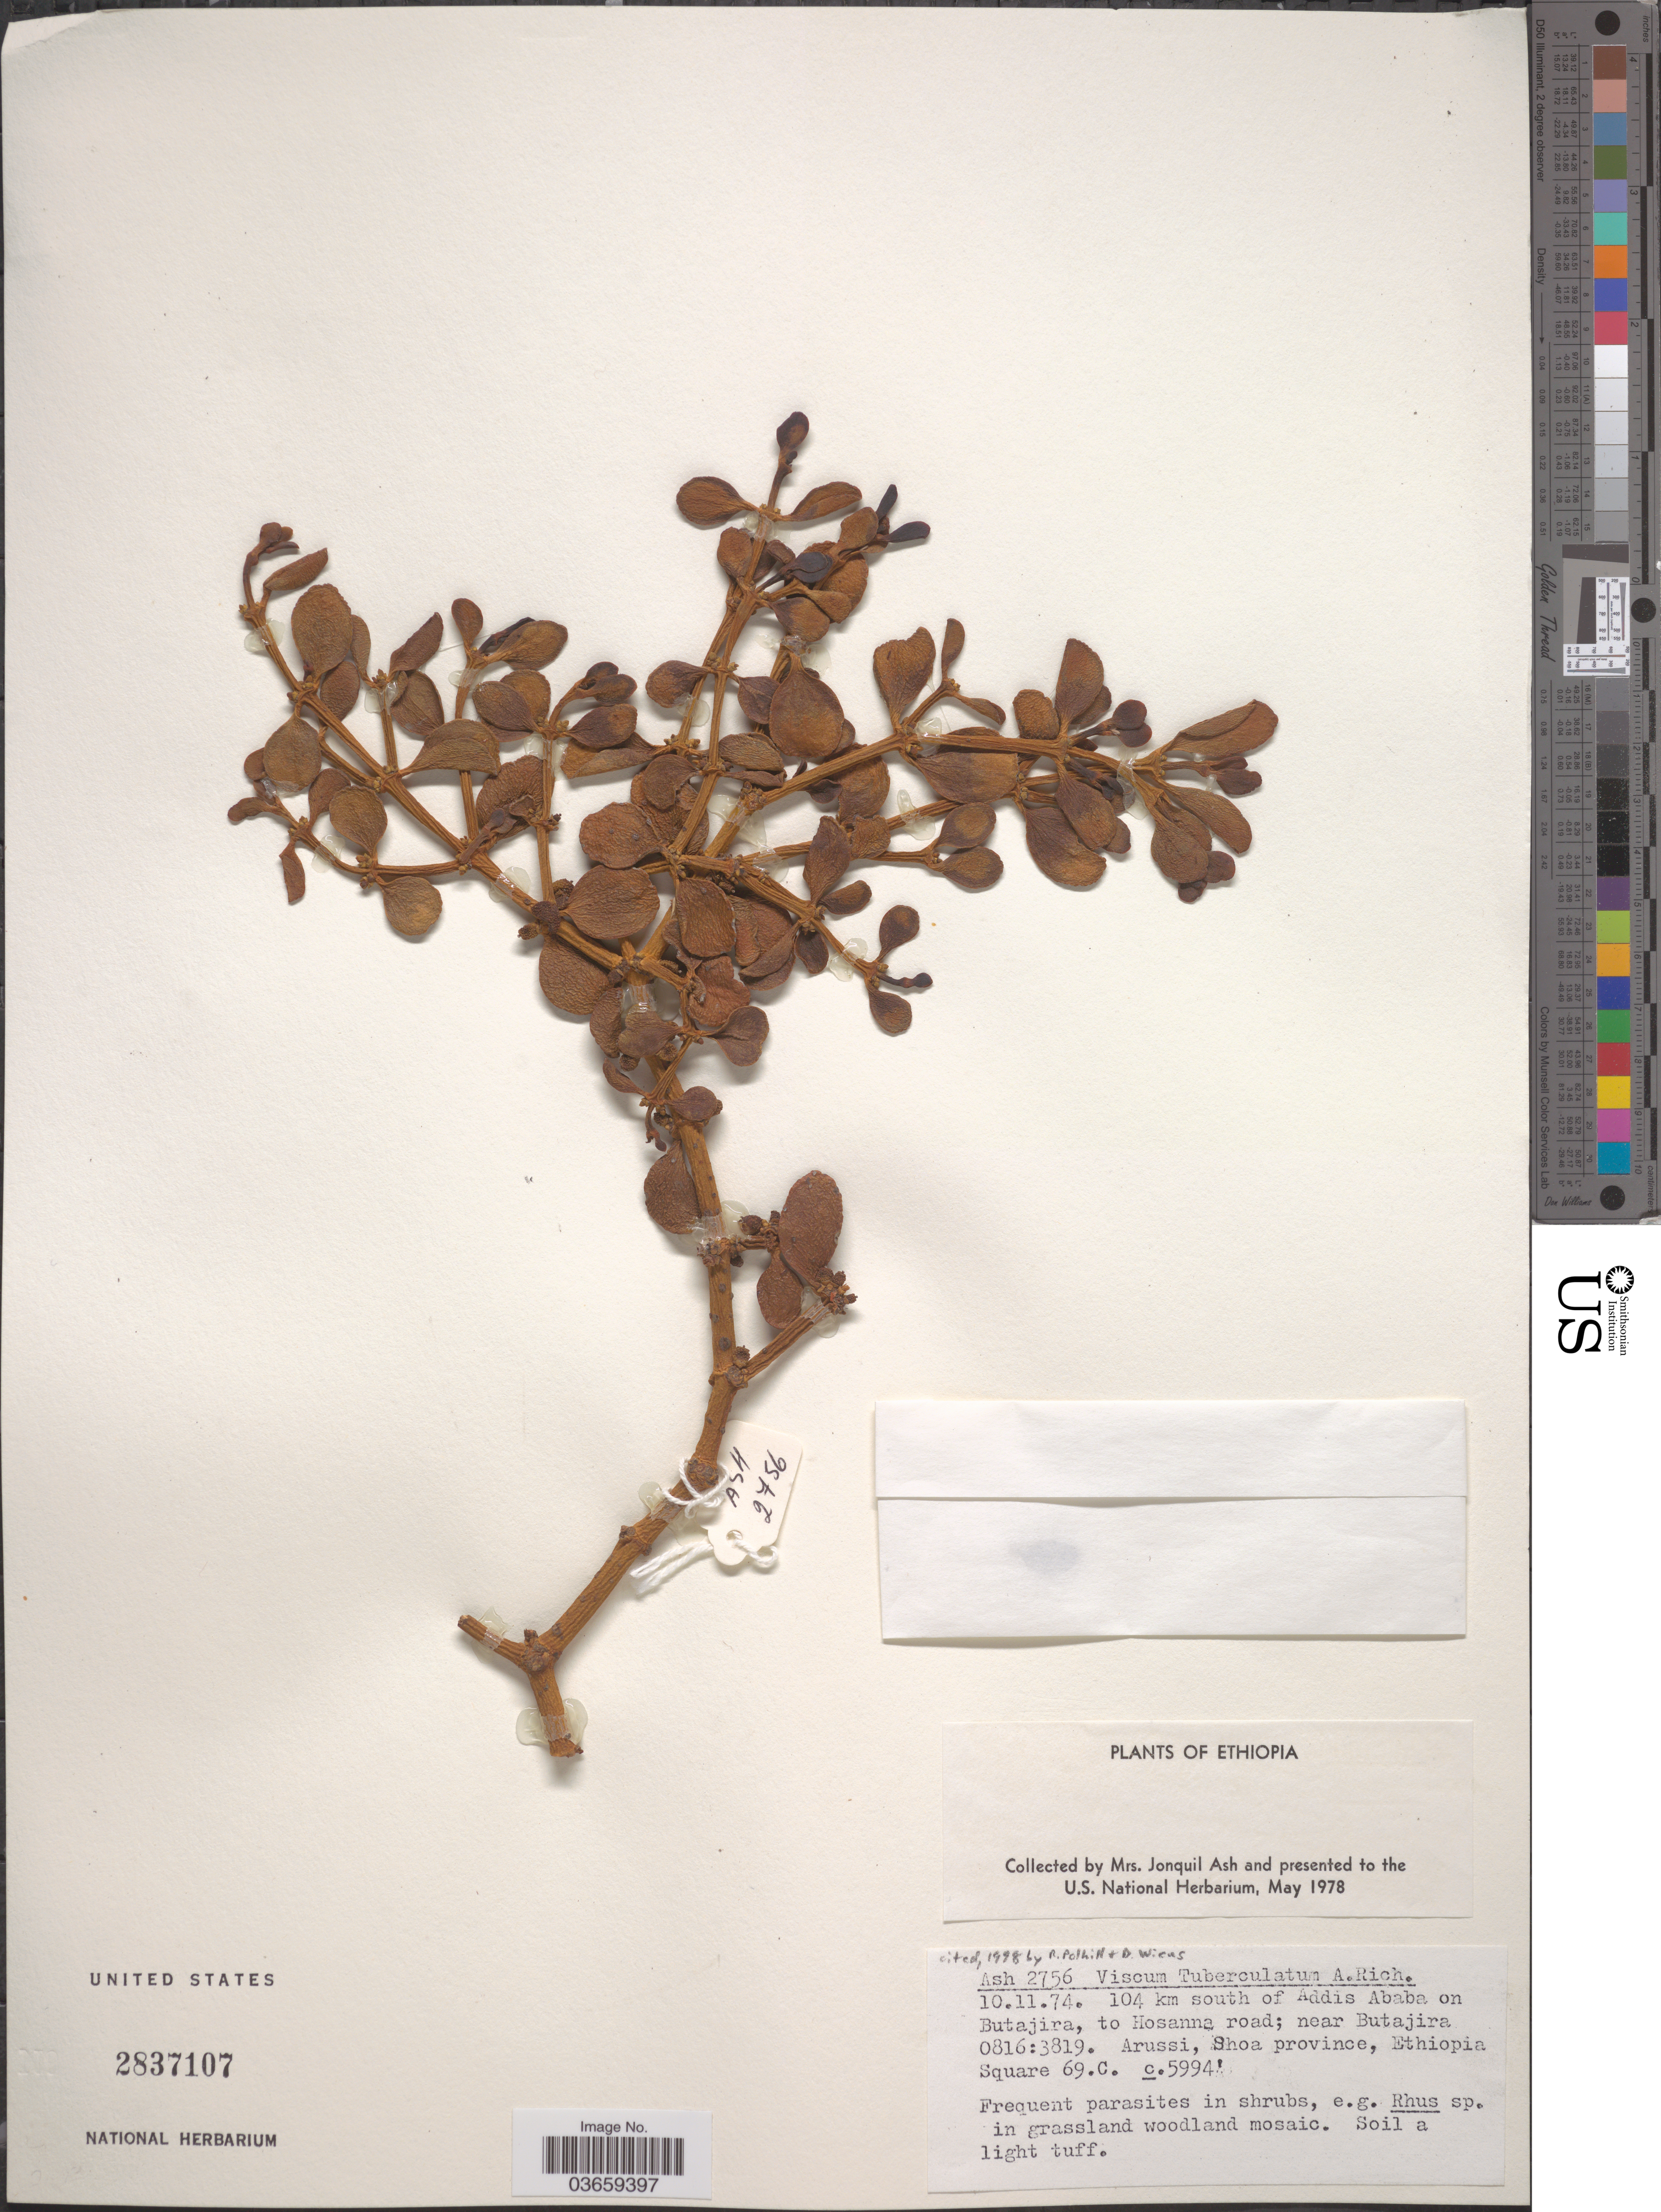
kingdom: Plantae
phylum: Tracheophyta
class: Magnoliopsida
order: Santalales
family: Viscaceae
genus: Viscum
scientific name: Viscum tuberculatum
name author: A. Rich.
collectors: J. Ash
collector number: Ash 2756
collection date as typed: Transcribed d/m/y: 10/11/74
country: Ethiopia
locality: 104 km south of Addis Ababa on Butajira, to Hosanna road; near Butajira 0816:3819. Arussi, Ethiopia Square 69.C.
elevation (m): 1827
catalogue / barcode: US 2837107